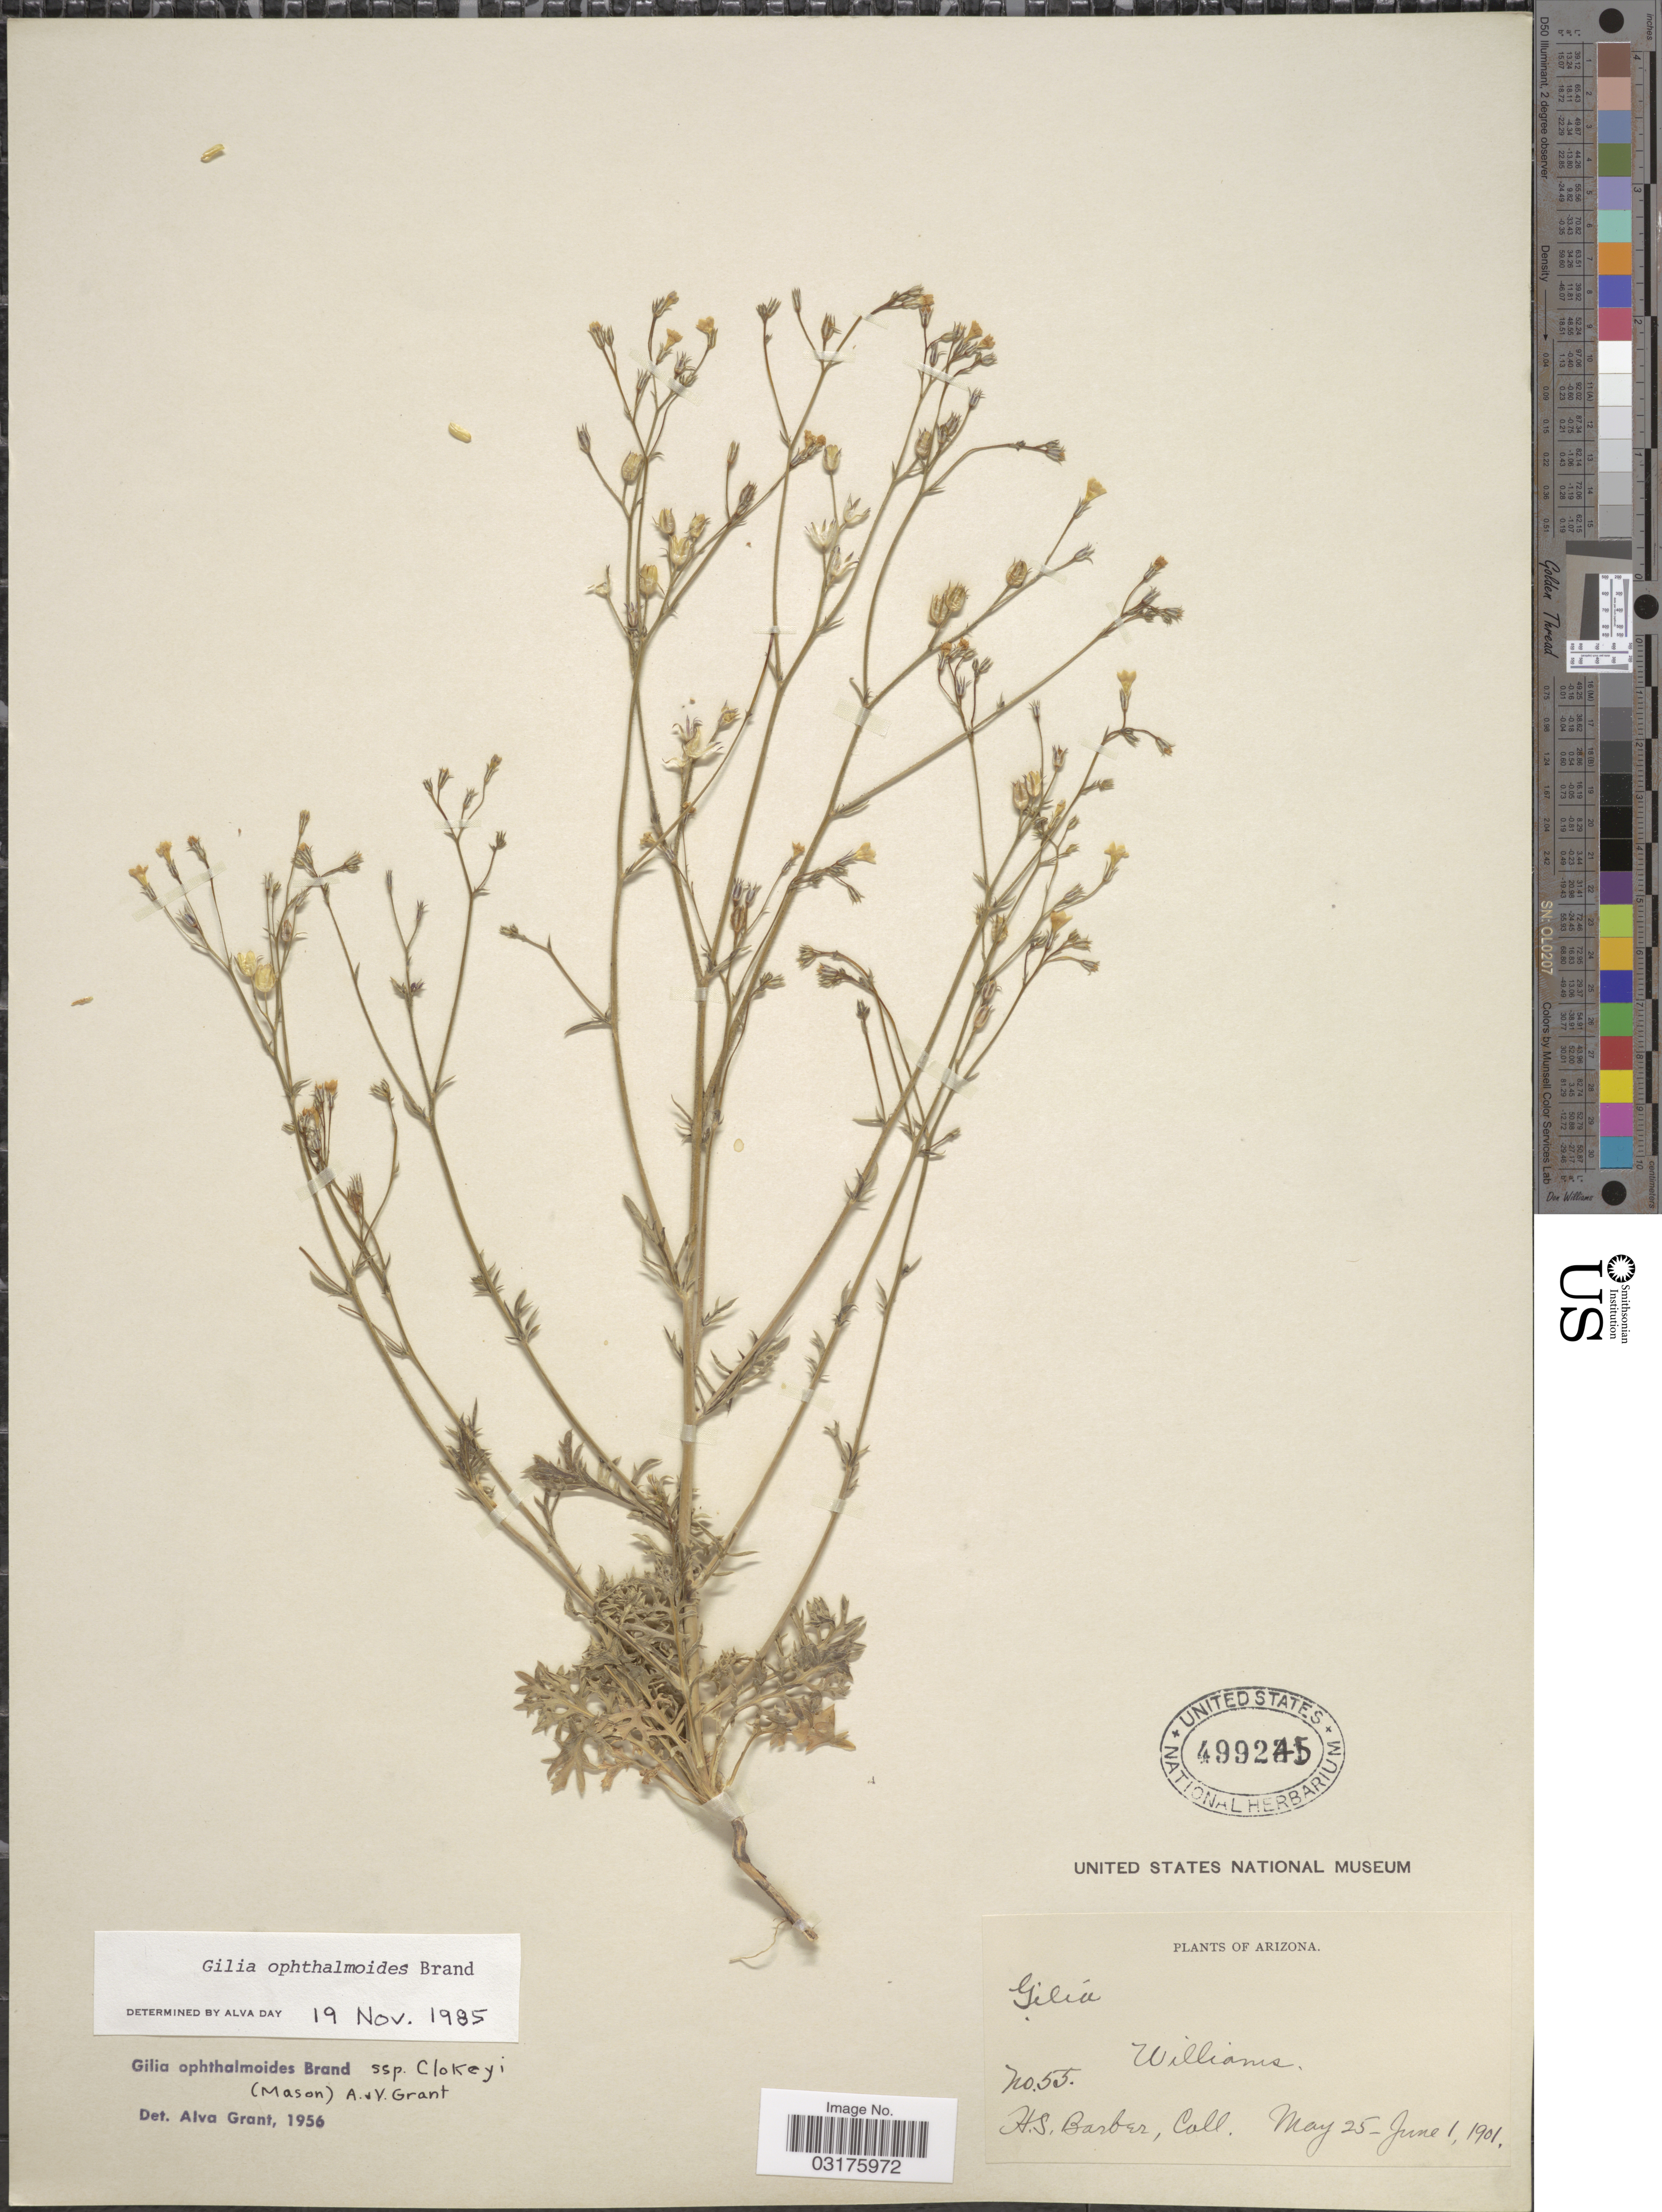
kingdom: Plantae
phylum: Tracheophyta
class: Magnoliopsida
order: Ericales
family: Polemoniaceae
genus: Gilia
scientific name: Gilia ophthalmoides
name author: Brand in Engl.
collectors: H. Barber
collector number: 55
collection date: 1901-05-25/1901-06-01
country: United States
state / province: Arizona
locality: Williams.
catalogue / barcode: US 499245